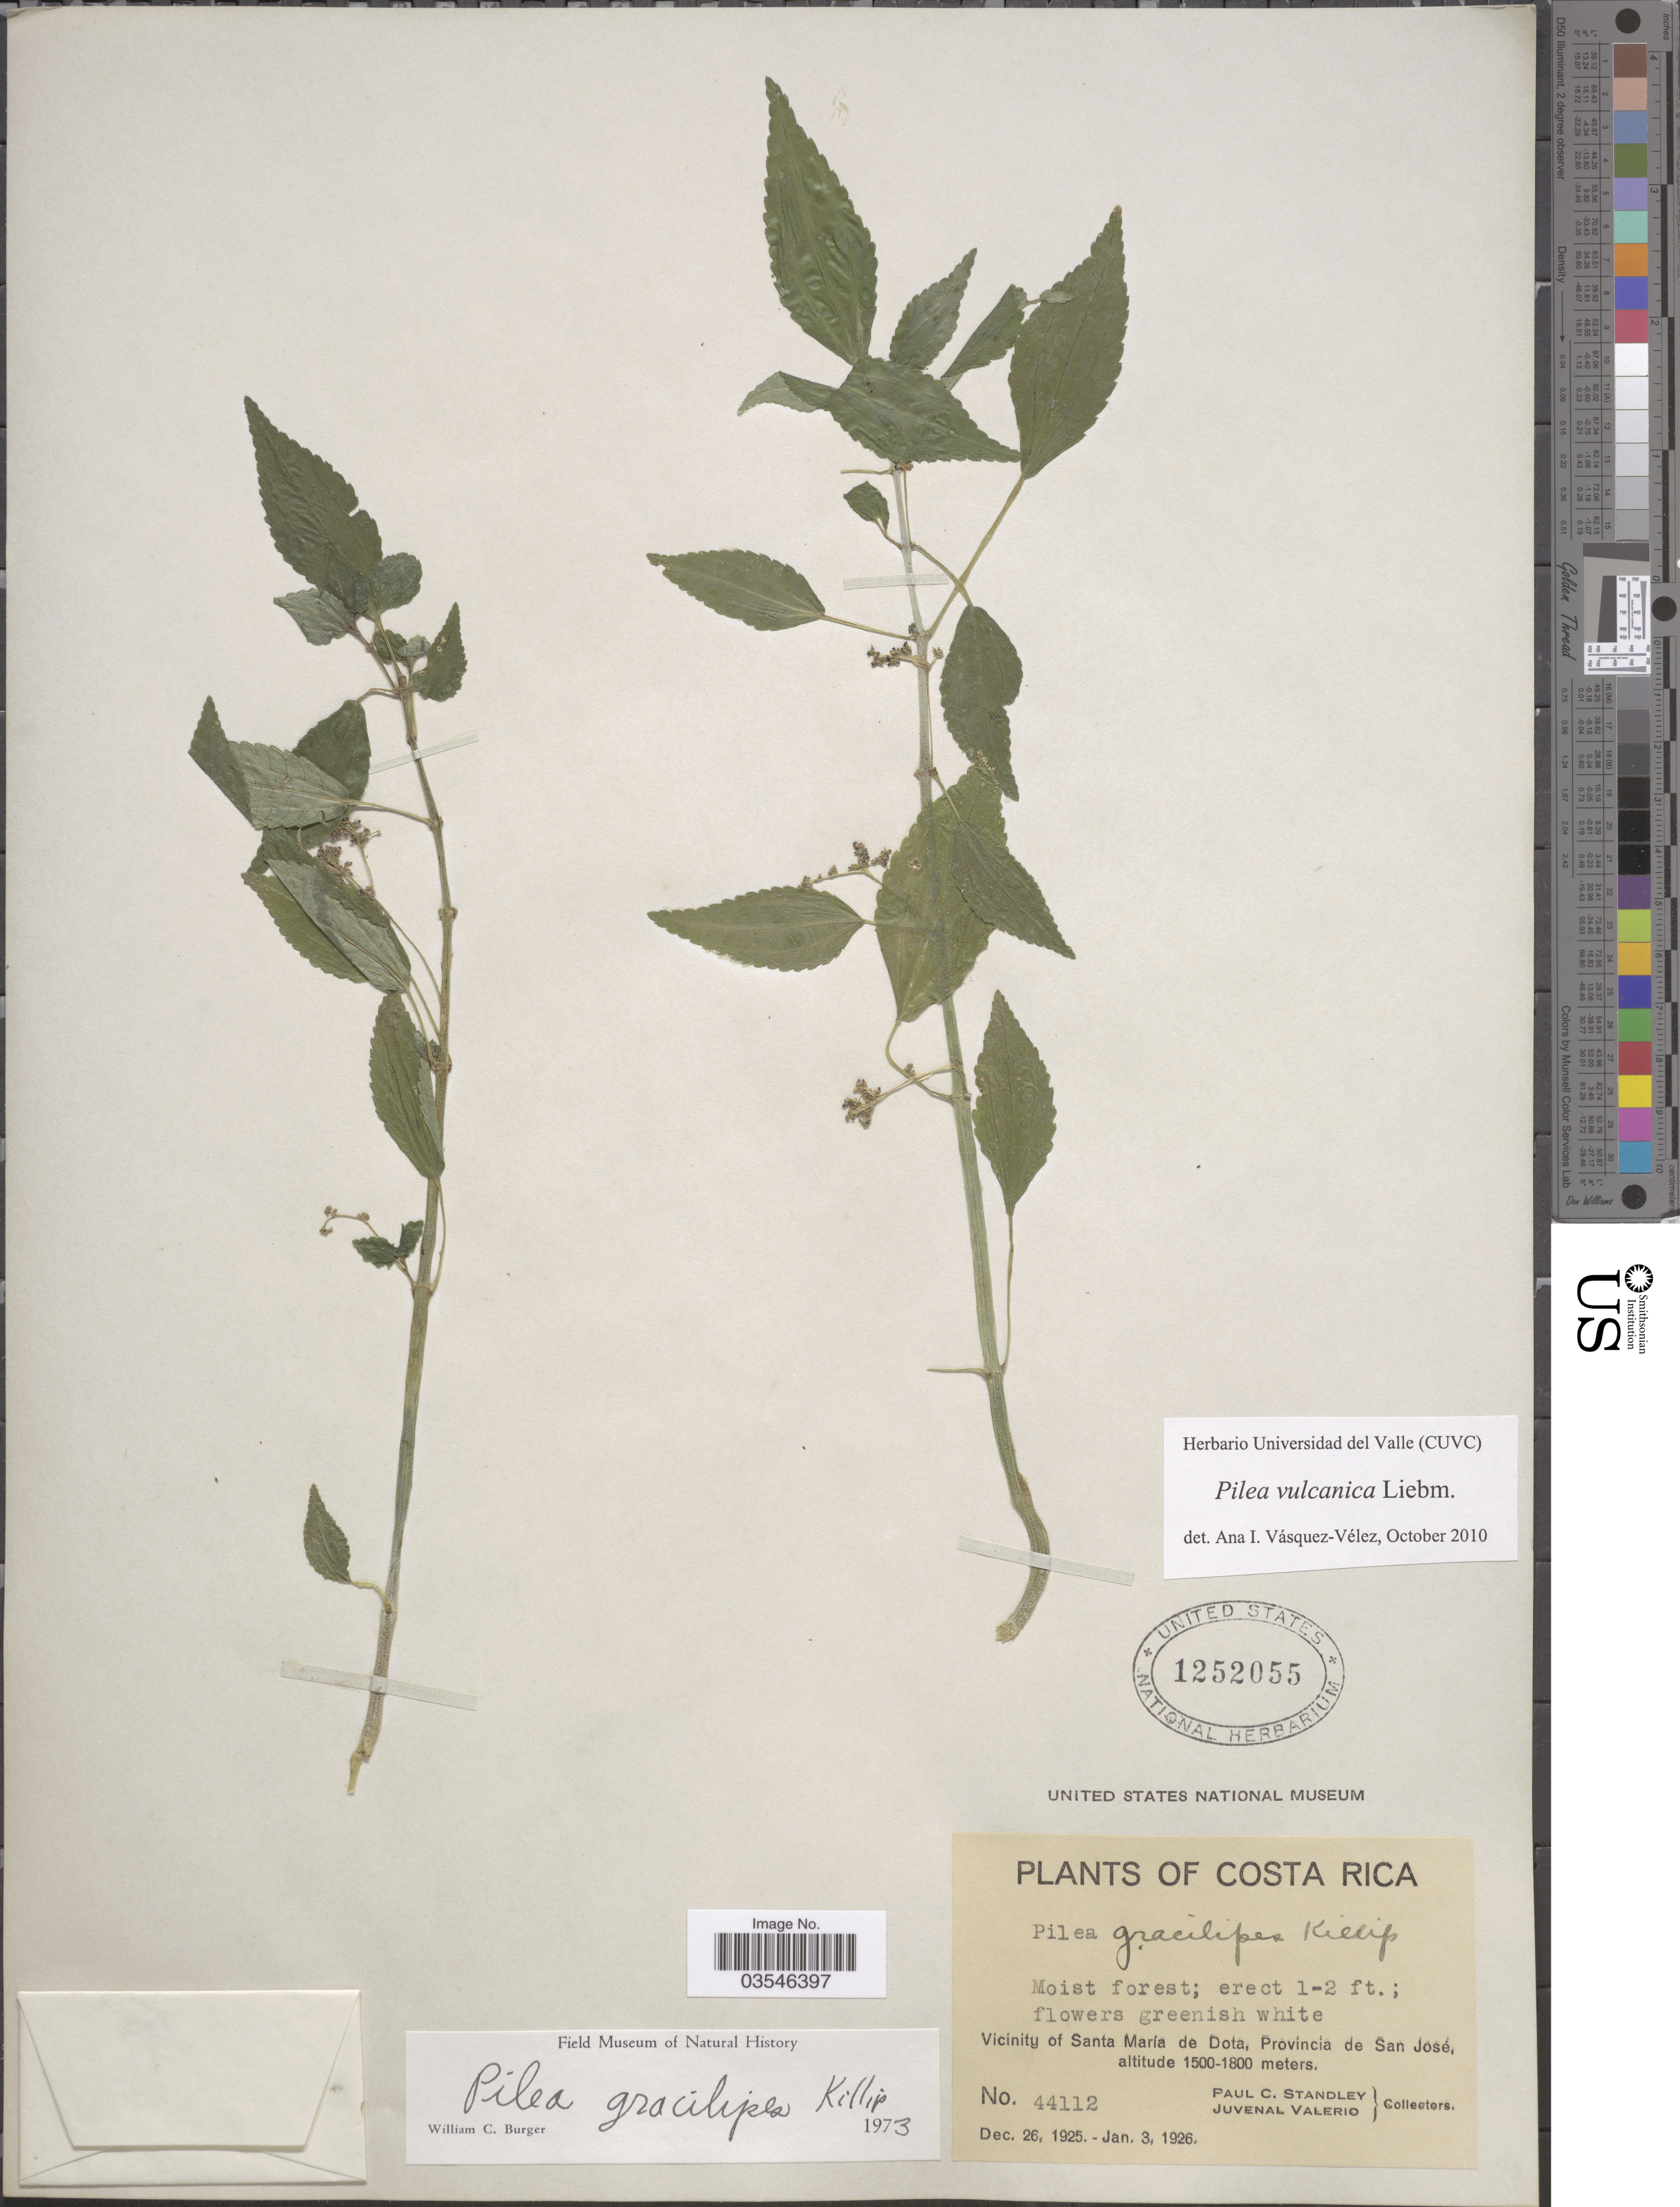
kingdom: Plantae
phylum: Tracheophyta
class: Magnoliopsida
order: Rosales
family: Urticaceae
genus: Pilea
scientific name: Pilea vulcanica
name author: Liebm.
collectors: P. C. Standley & J. Valerio R.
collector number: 44112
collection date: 1925-12-26/1926-01-03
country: Costa Rica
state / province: San José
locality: Vicinity of Santa María de Dota.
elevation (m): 1500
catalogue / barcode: US 1252055